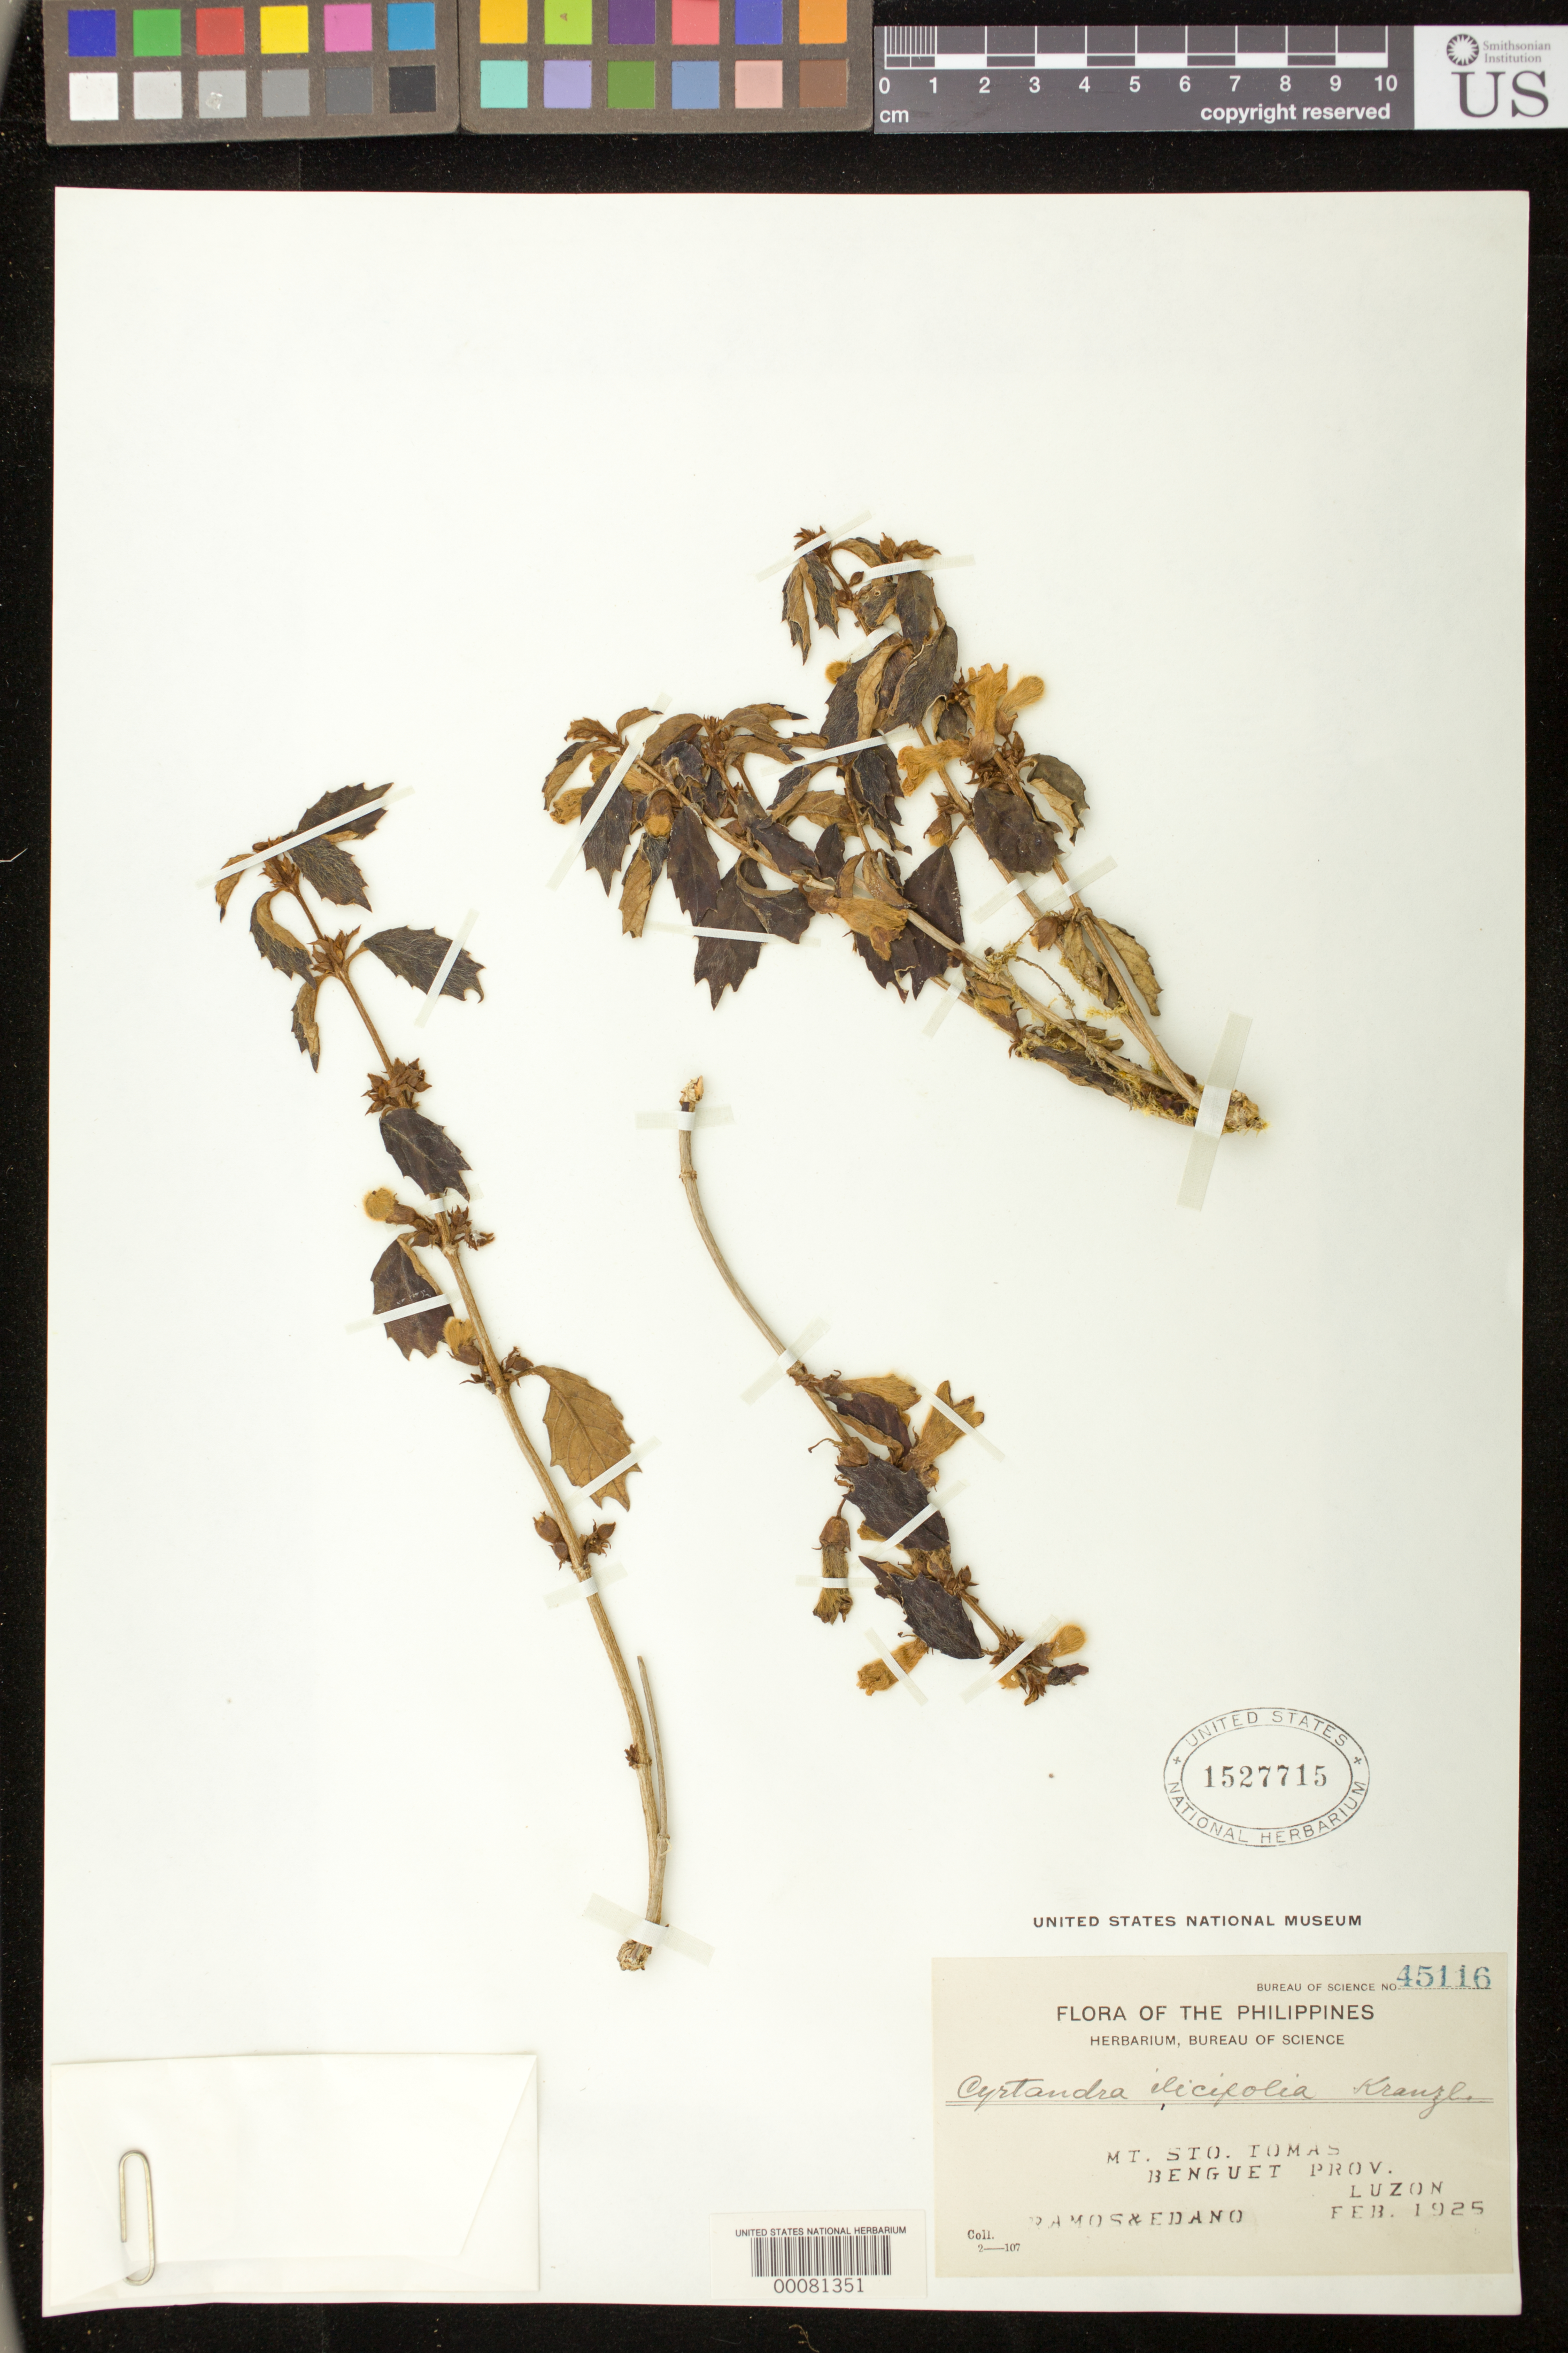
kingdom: Plantae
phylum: Tracheophyta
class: Magnoliopsida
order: Lamiales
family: Gesneriaceae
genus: Cyrtandra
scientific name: Cyrtandra ilicifolia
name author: Kraenzl.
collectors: M. Ramos & G. Edaño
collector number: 45116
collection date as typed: Feb 1925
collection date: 1925-02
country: Philippines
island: Luzon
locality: Benguet, Mt sto tomas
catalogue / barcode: US 1527715